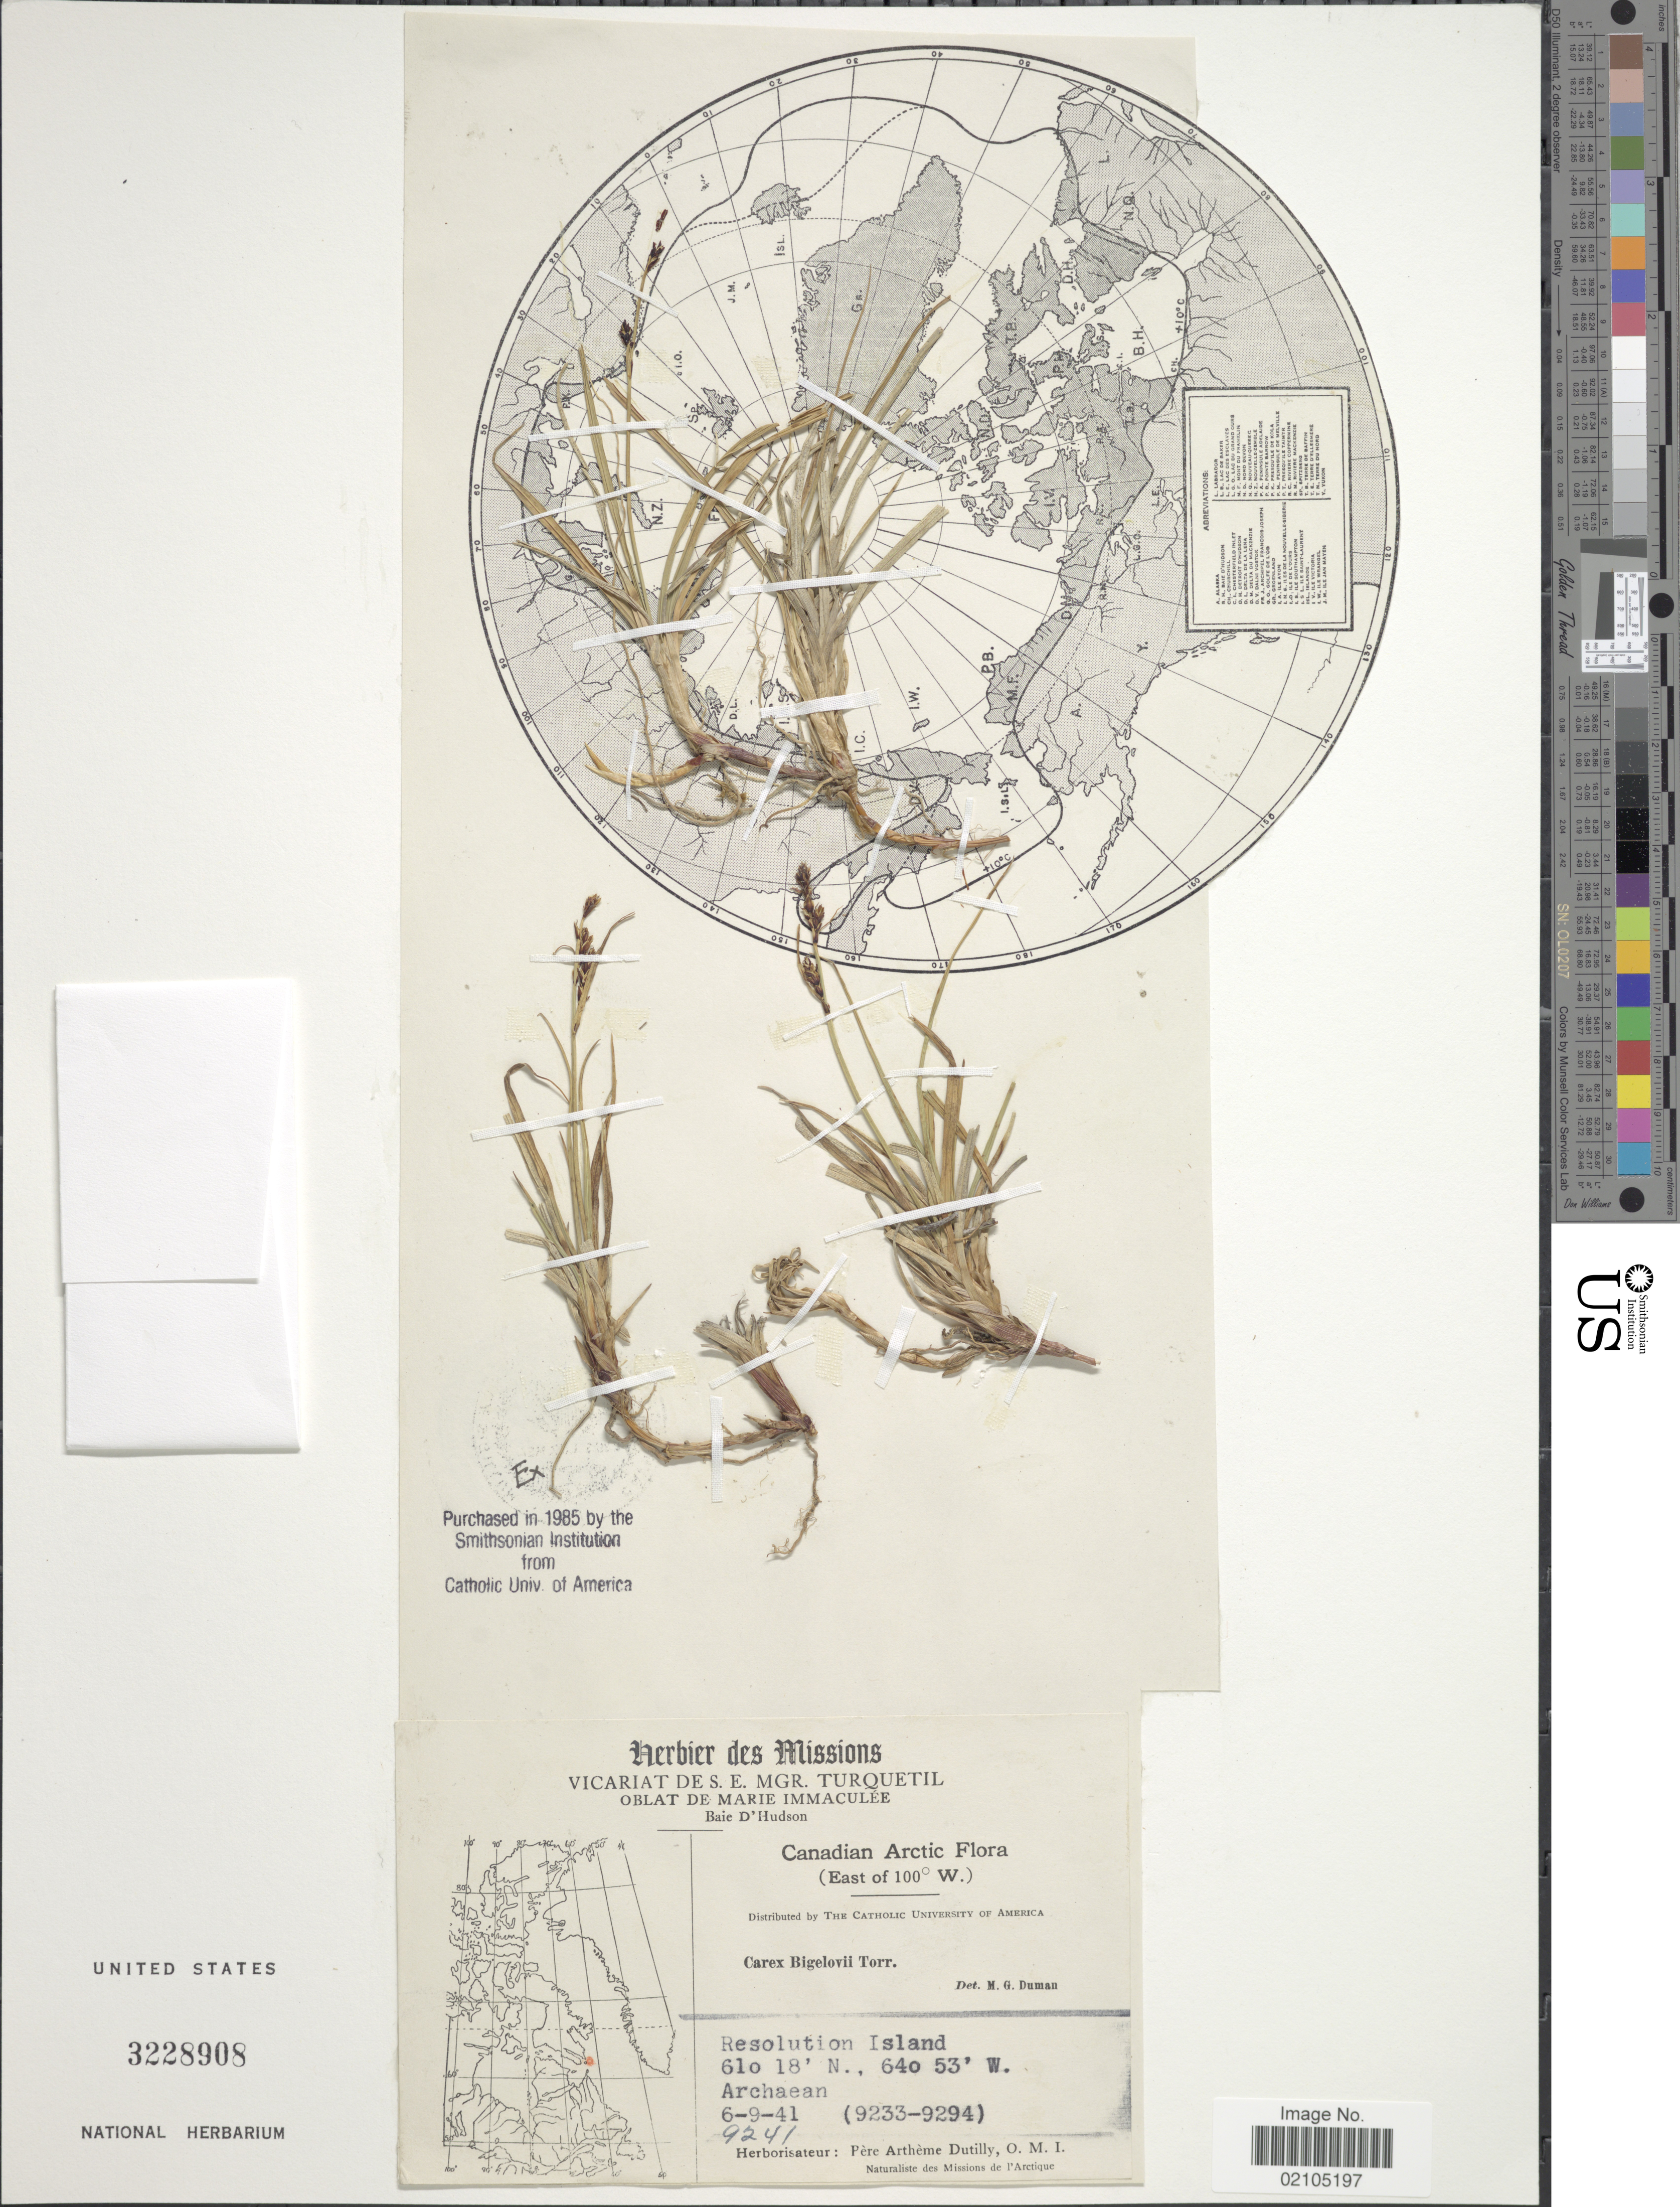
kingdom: Plantae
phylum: Tracheophyta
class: Liliopsida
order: Poales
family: Cyperaceae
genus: Carex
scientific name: Carex bigelowii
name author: Torr. ex Schwein.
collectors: A. Dutilly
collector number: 9241/(9233-9294)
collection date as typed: Transcribed d/m/y: 6/9/41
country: Canada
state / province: Nunavut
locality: Resolution Island, Archaean.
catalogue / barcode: US 3228908